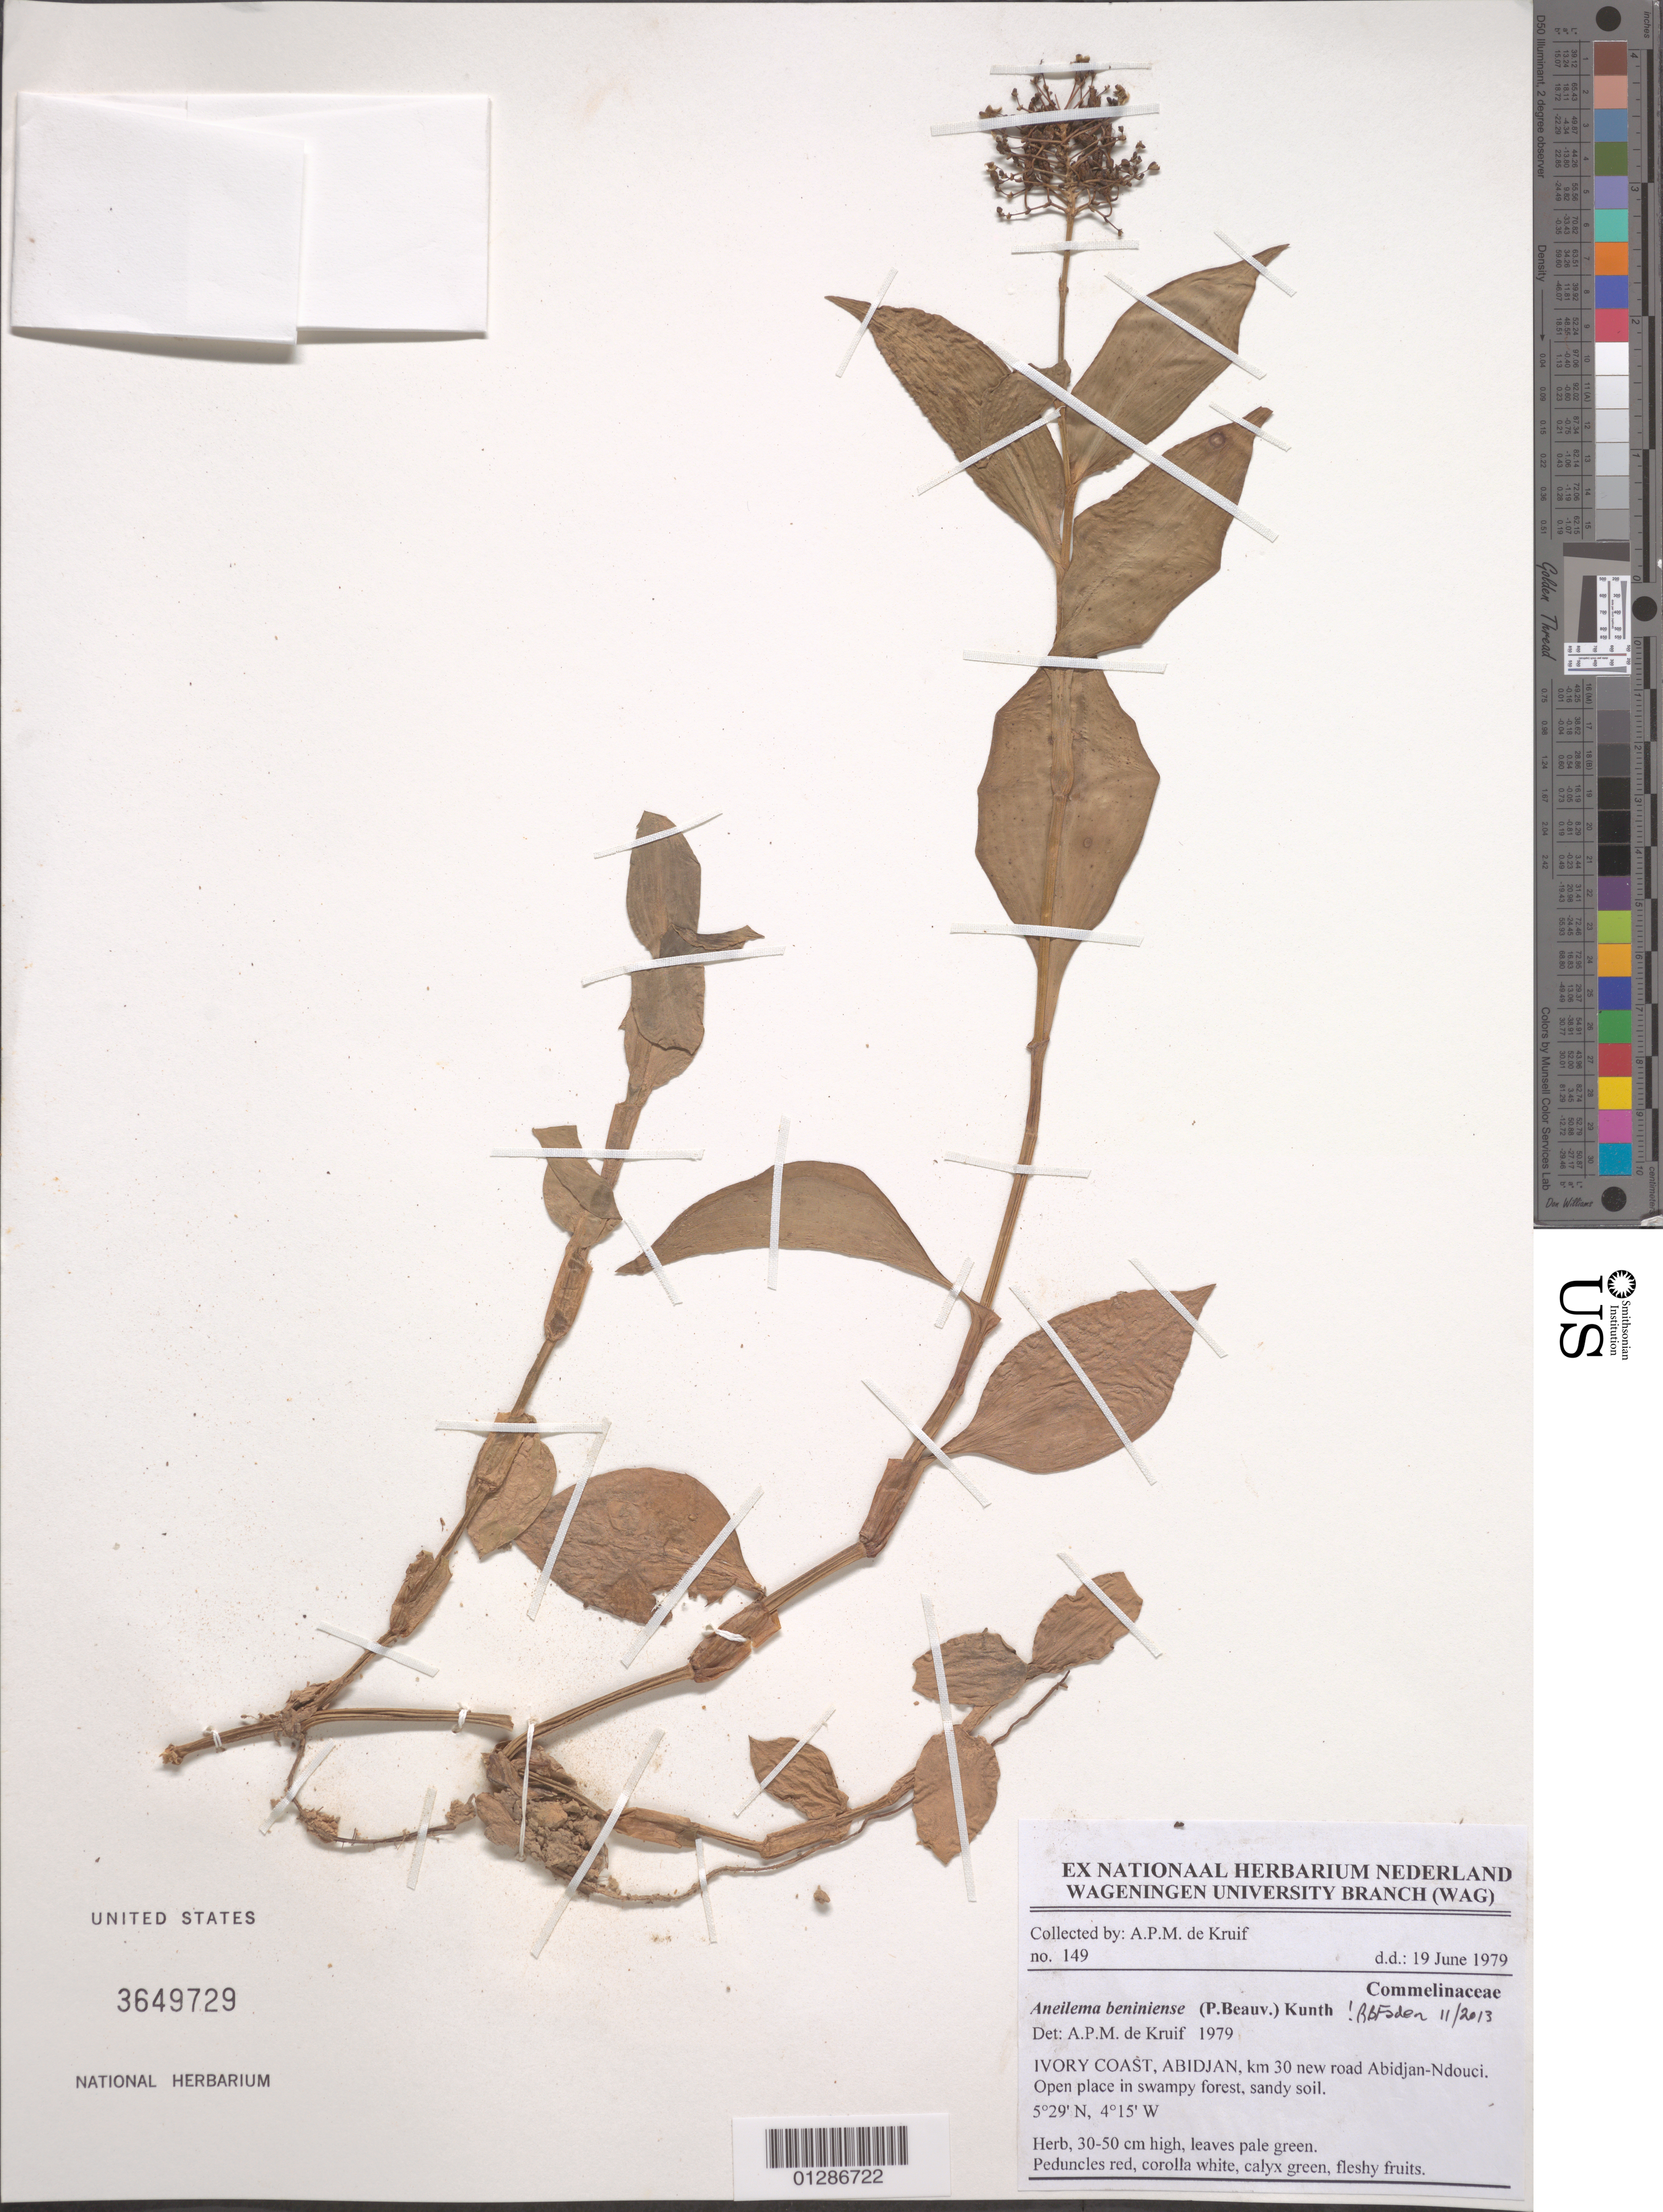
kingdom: Plantae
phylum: Tracheophyta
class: Liliopsida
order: Commelinales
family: Commelinaceae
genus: Aneilema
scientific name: Aneilema beniniense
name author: (P. Beauv.) Kunth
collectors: A. P. de Kruif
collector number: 149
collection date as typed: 19 Jun 1979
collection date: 1979-06-19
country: Ivory Coast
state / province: Abidjan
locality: Km 30 new road Abidjan-Ndouci.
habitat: Herb.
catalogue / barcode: US 3649729